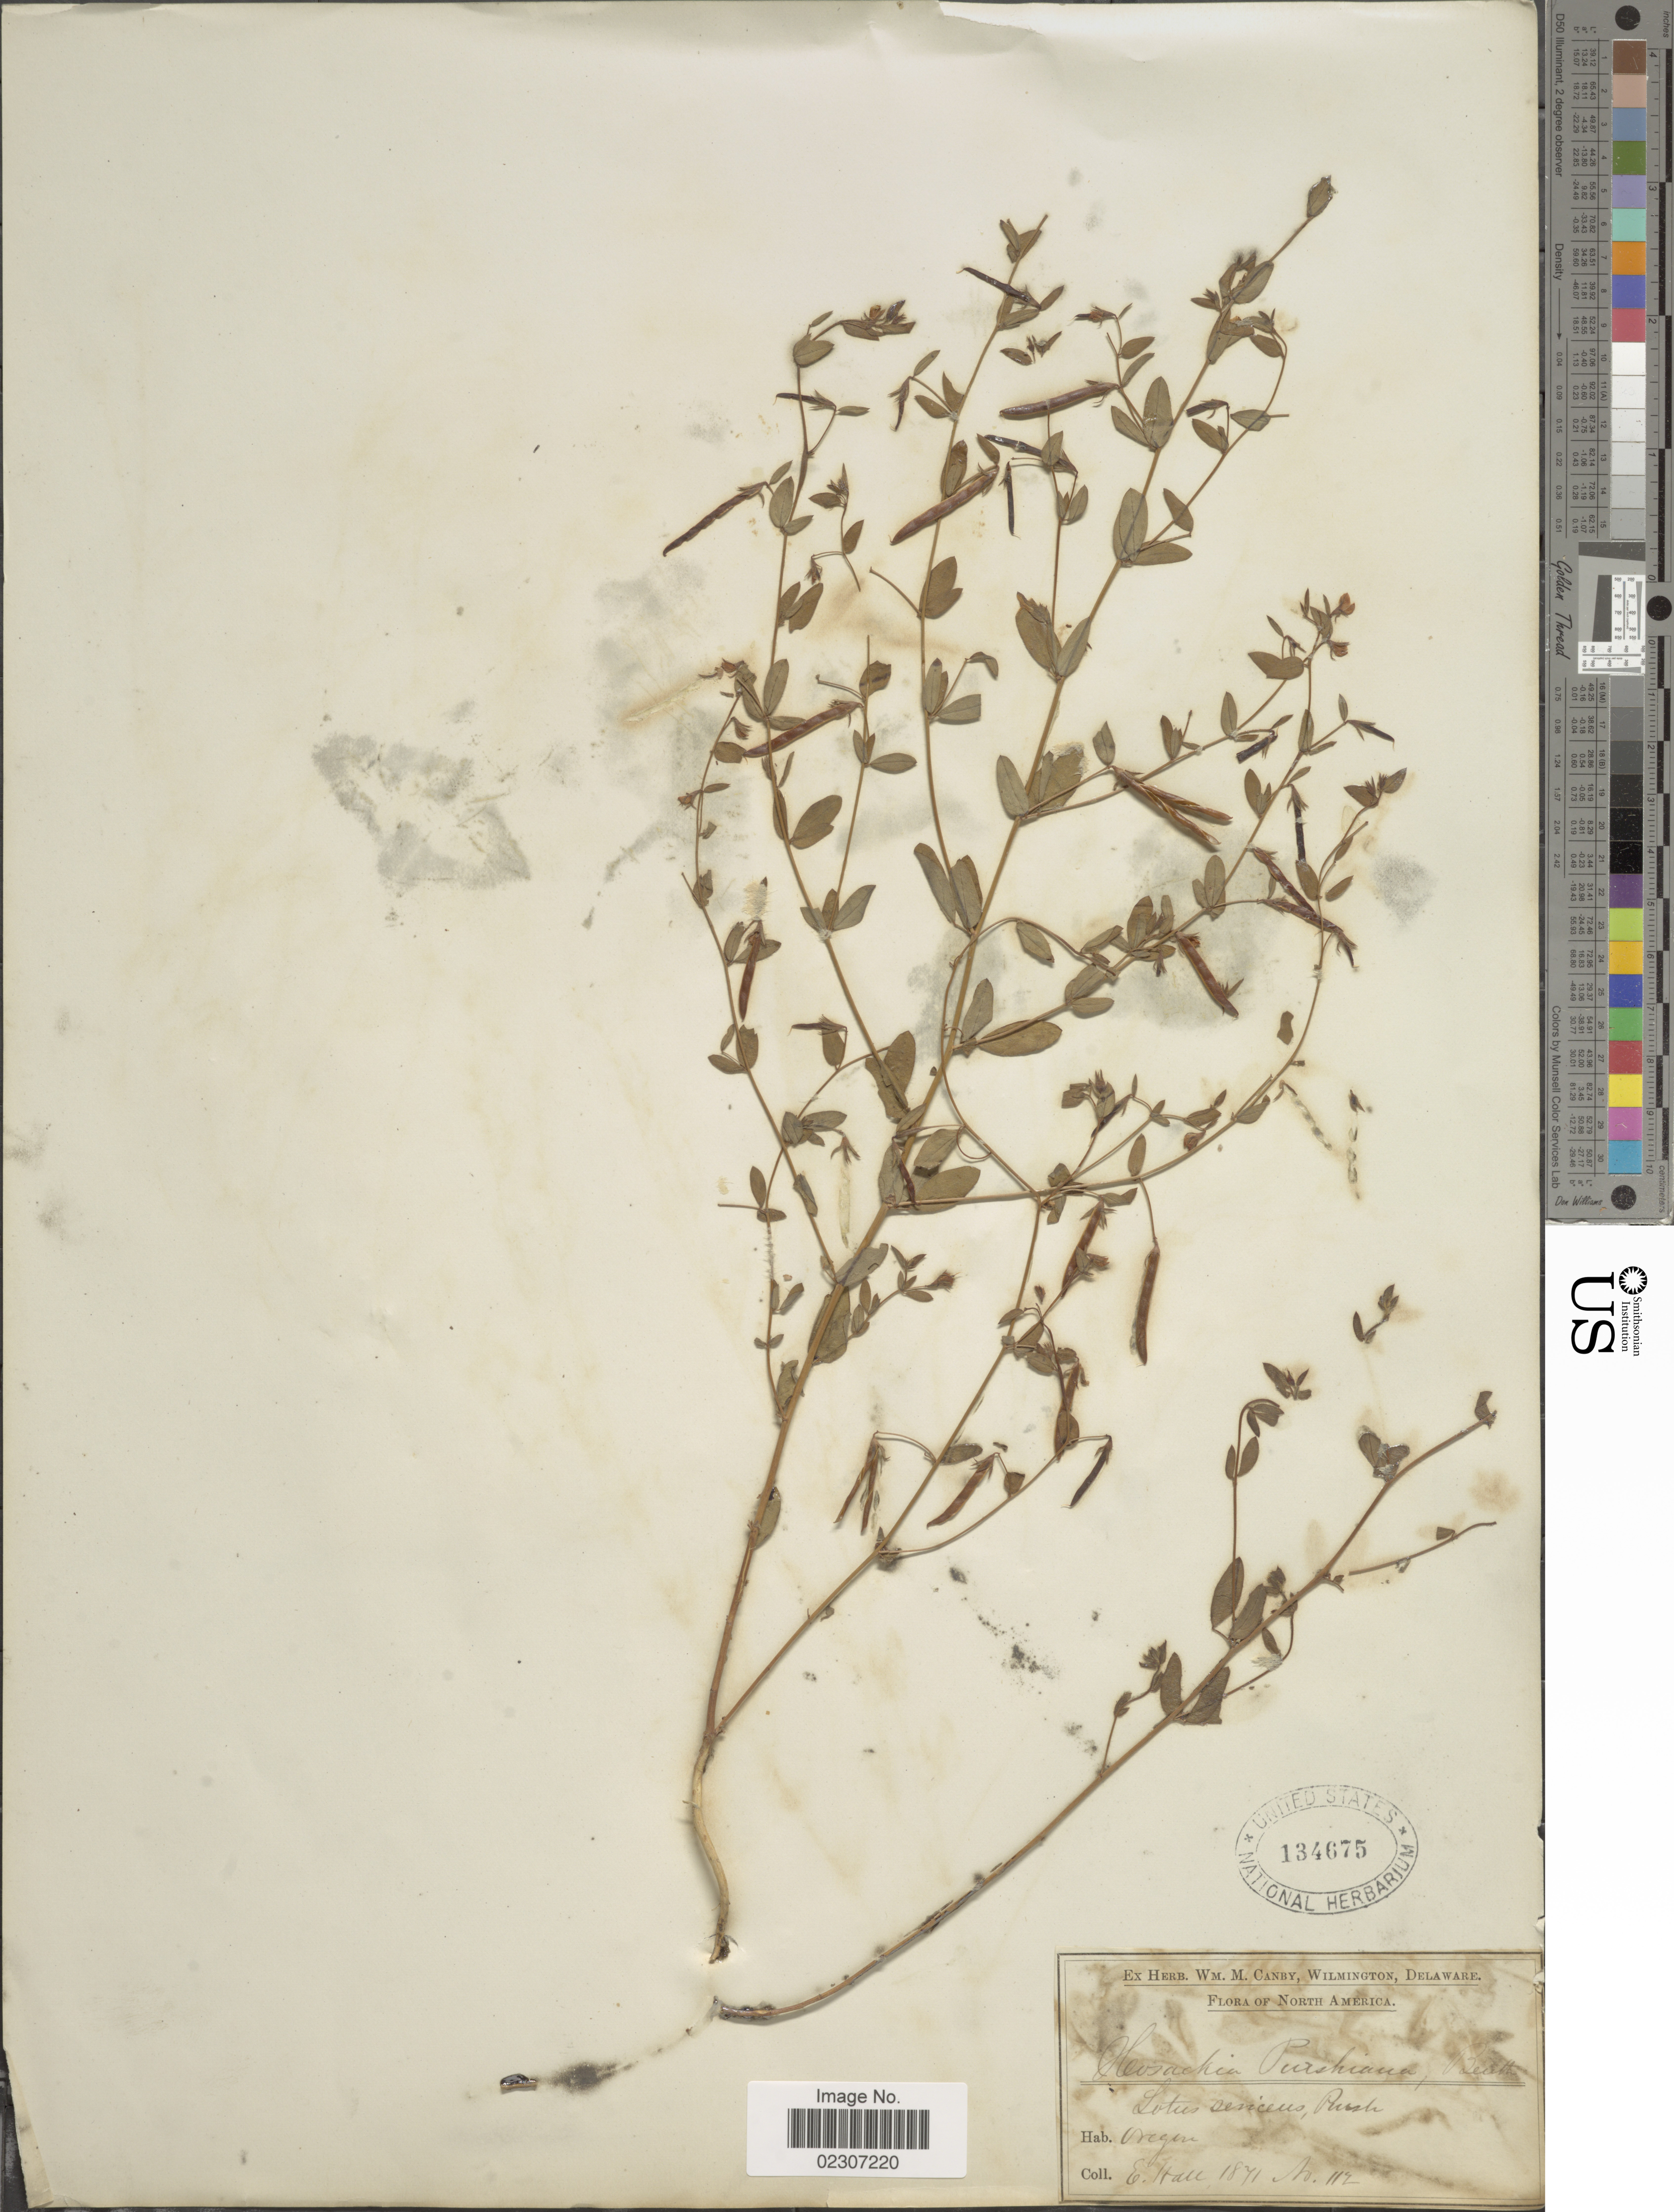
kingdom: Plantae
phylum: Tracheophyta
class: Magnoliopsida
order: Fabales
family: Fabaceae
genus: Acmispon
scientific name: Acmispon americanus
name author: (Nutt.) Rydb.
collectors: E. Hall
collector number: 112*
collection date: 1871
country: United States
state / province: Oregon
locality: Oregon.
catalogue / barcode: US 134675